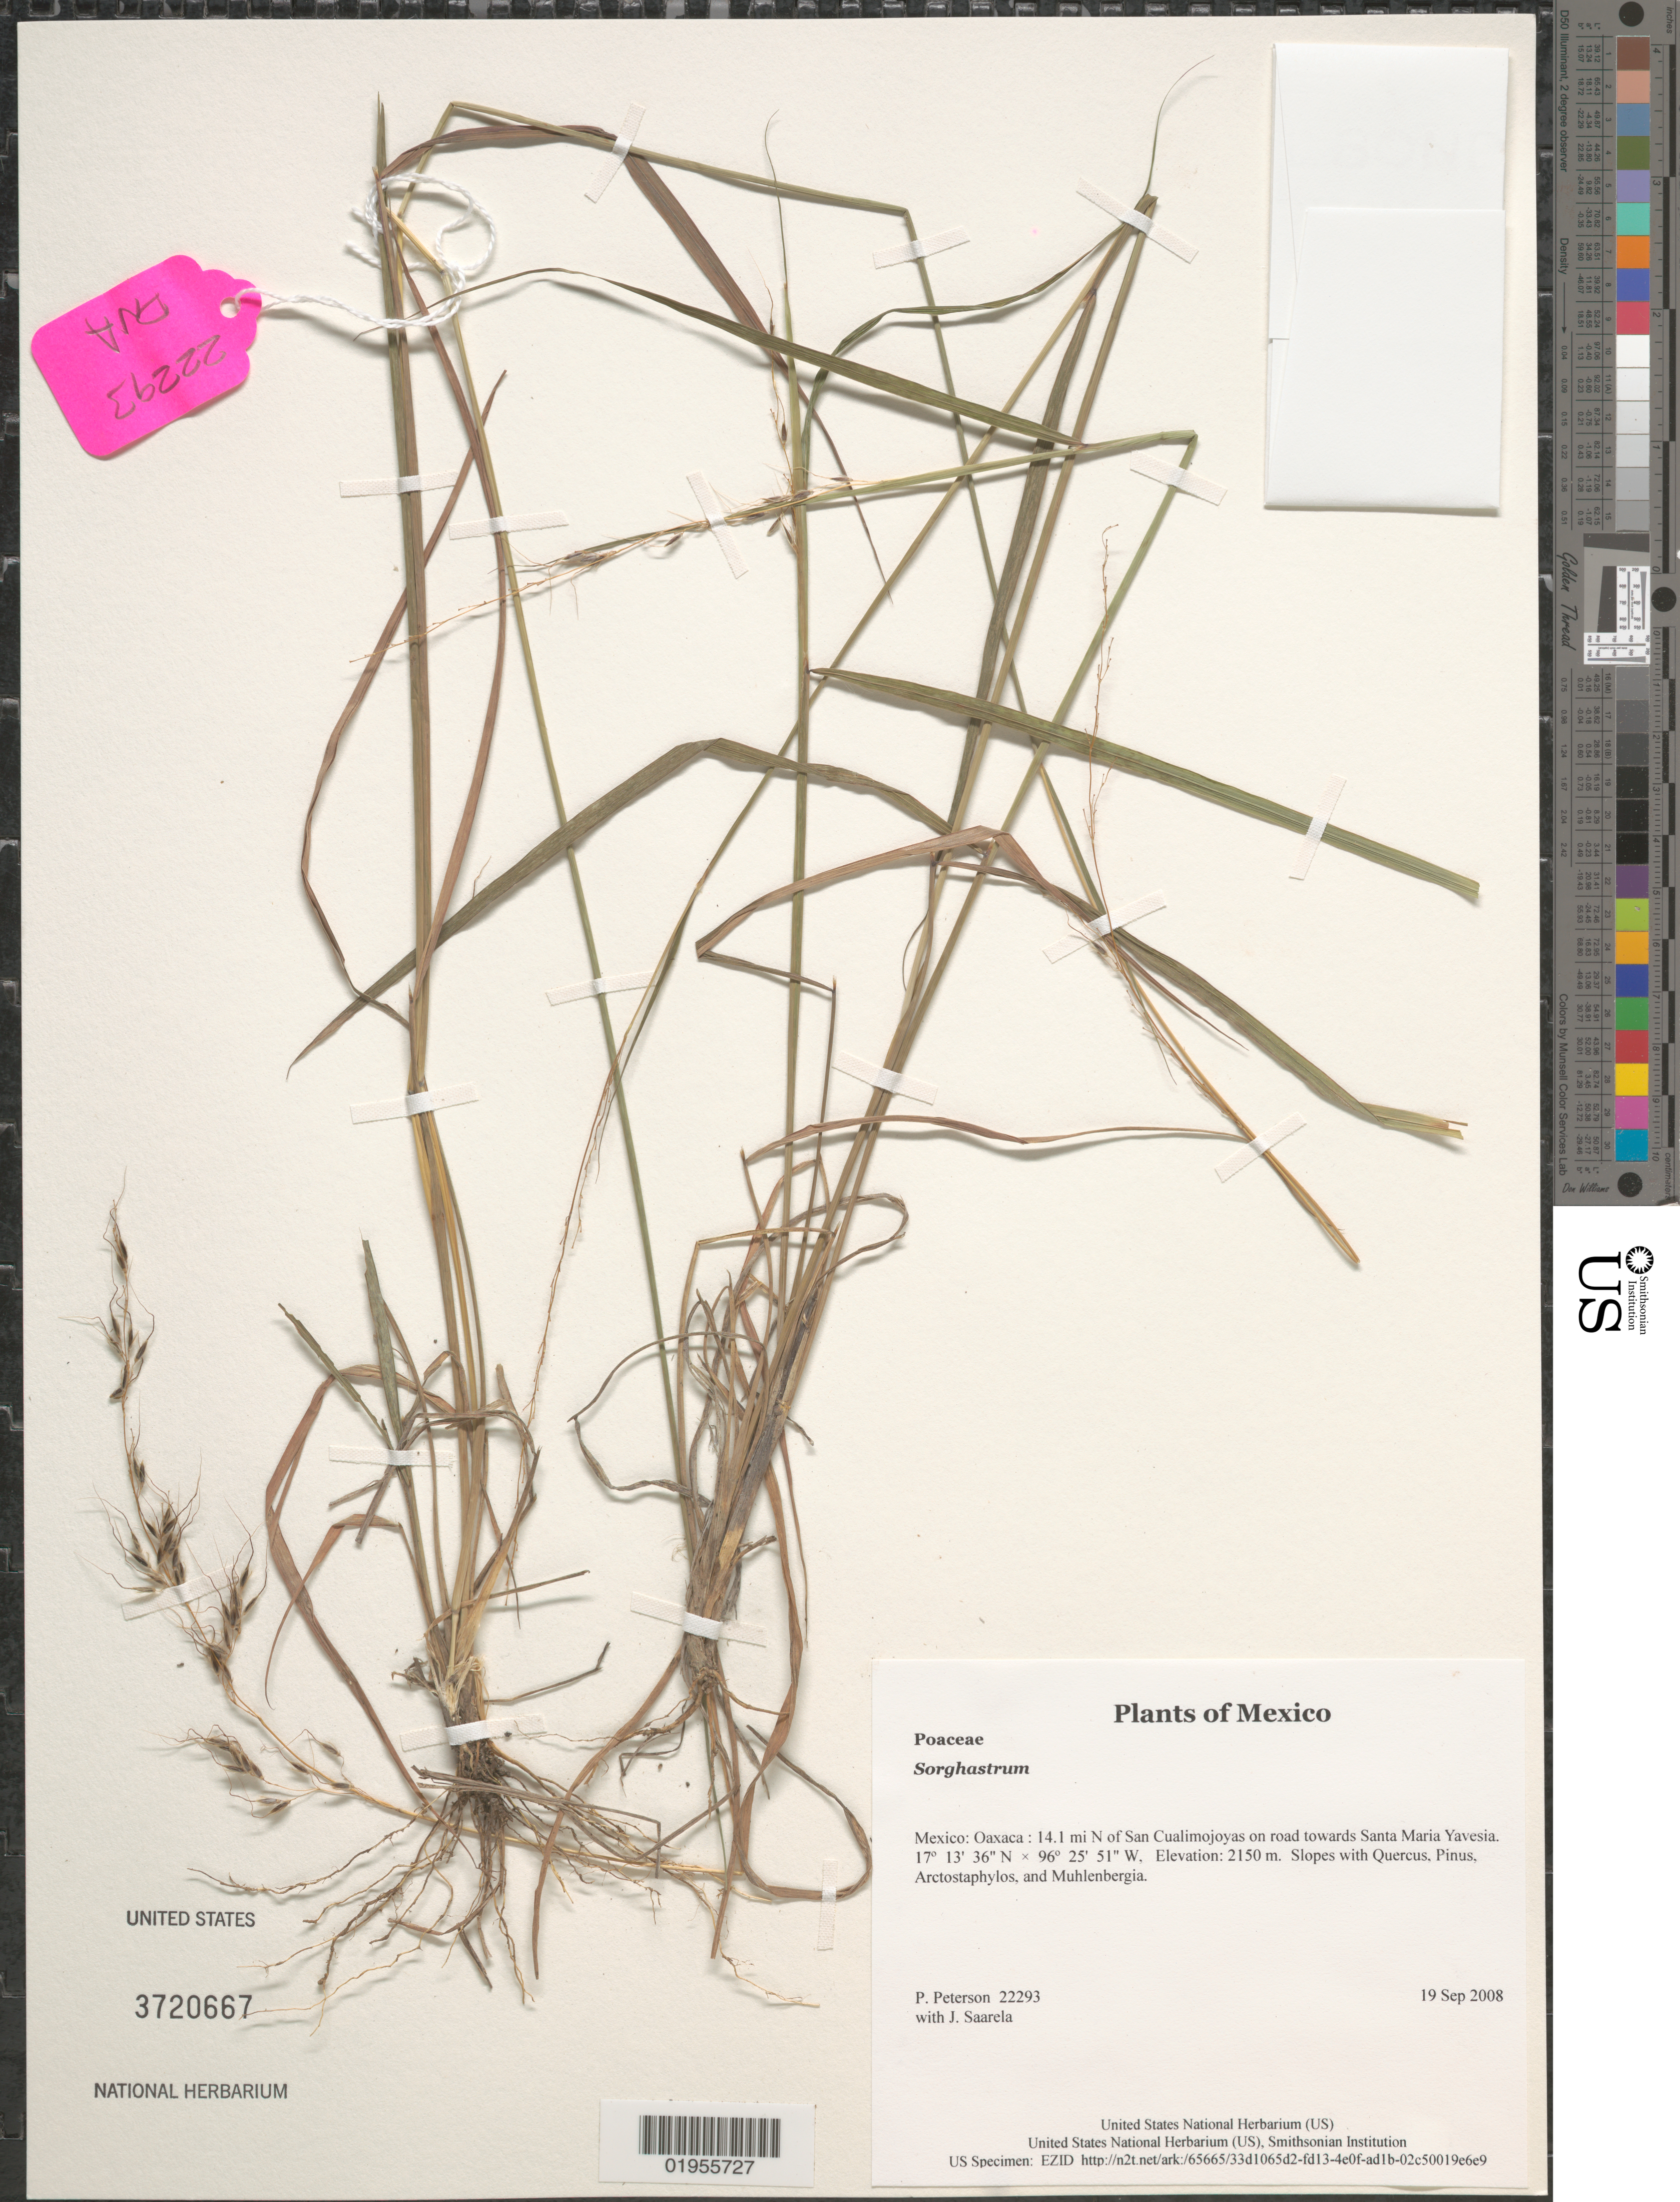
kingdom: Plantae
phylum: Tracheophyta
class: Liliopsida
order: Poales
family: Poaceae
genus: Sorghastrum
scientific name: Sorghastrum sp.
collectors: P. M. Peterson & J. Saarela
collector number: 22293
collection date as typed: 19 Sep 2008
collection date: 2008-09-19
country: Mexico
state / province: Oaxaca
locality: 14.1 mi N of San Cualimojoyas on road towards Santa Maria Yavesia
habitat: Slopes with Quercus, Pinus, Arctostaphylos, and Muhlenbergia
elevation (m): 2150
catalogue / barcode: US 3720667